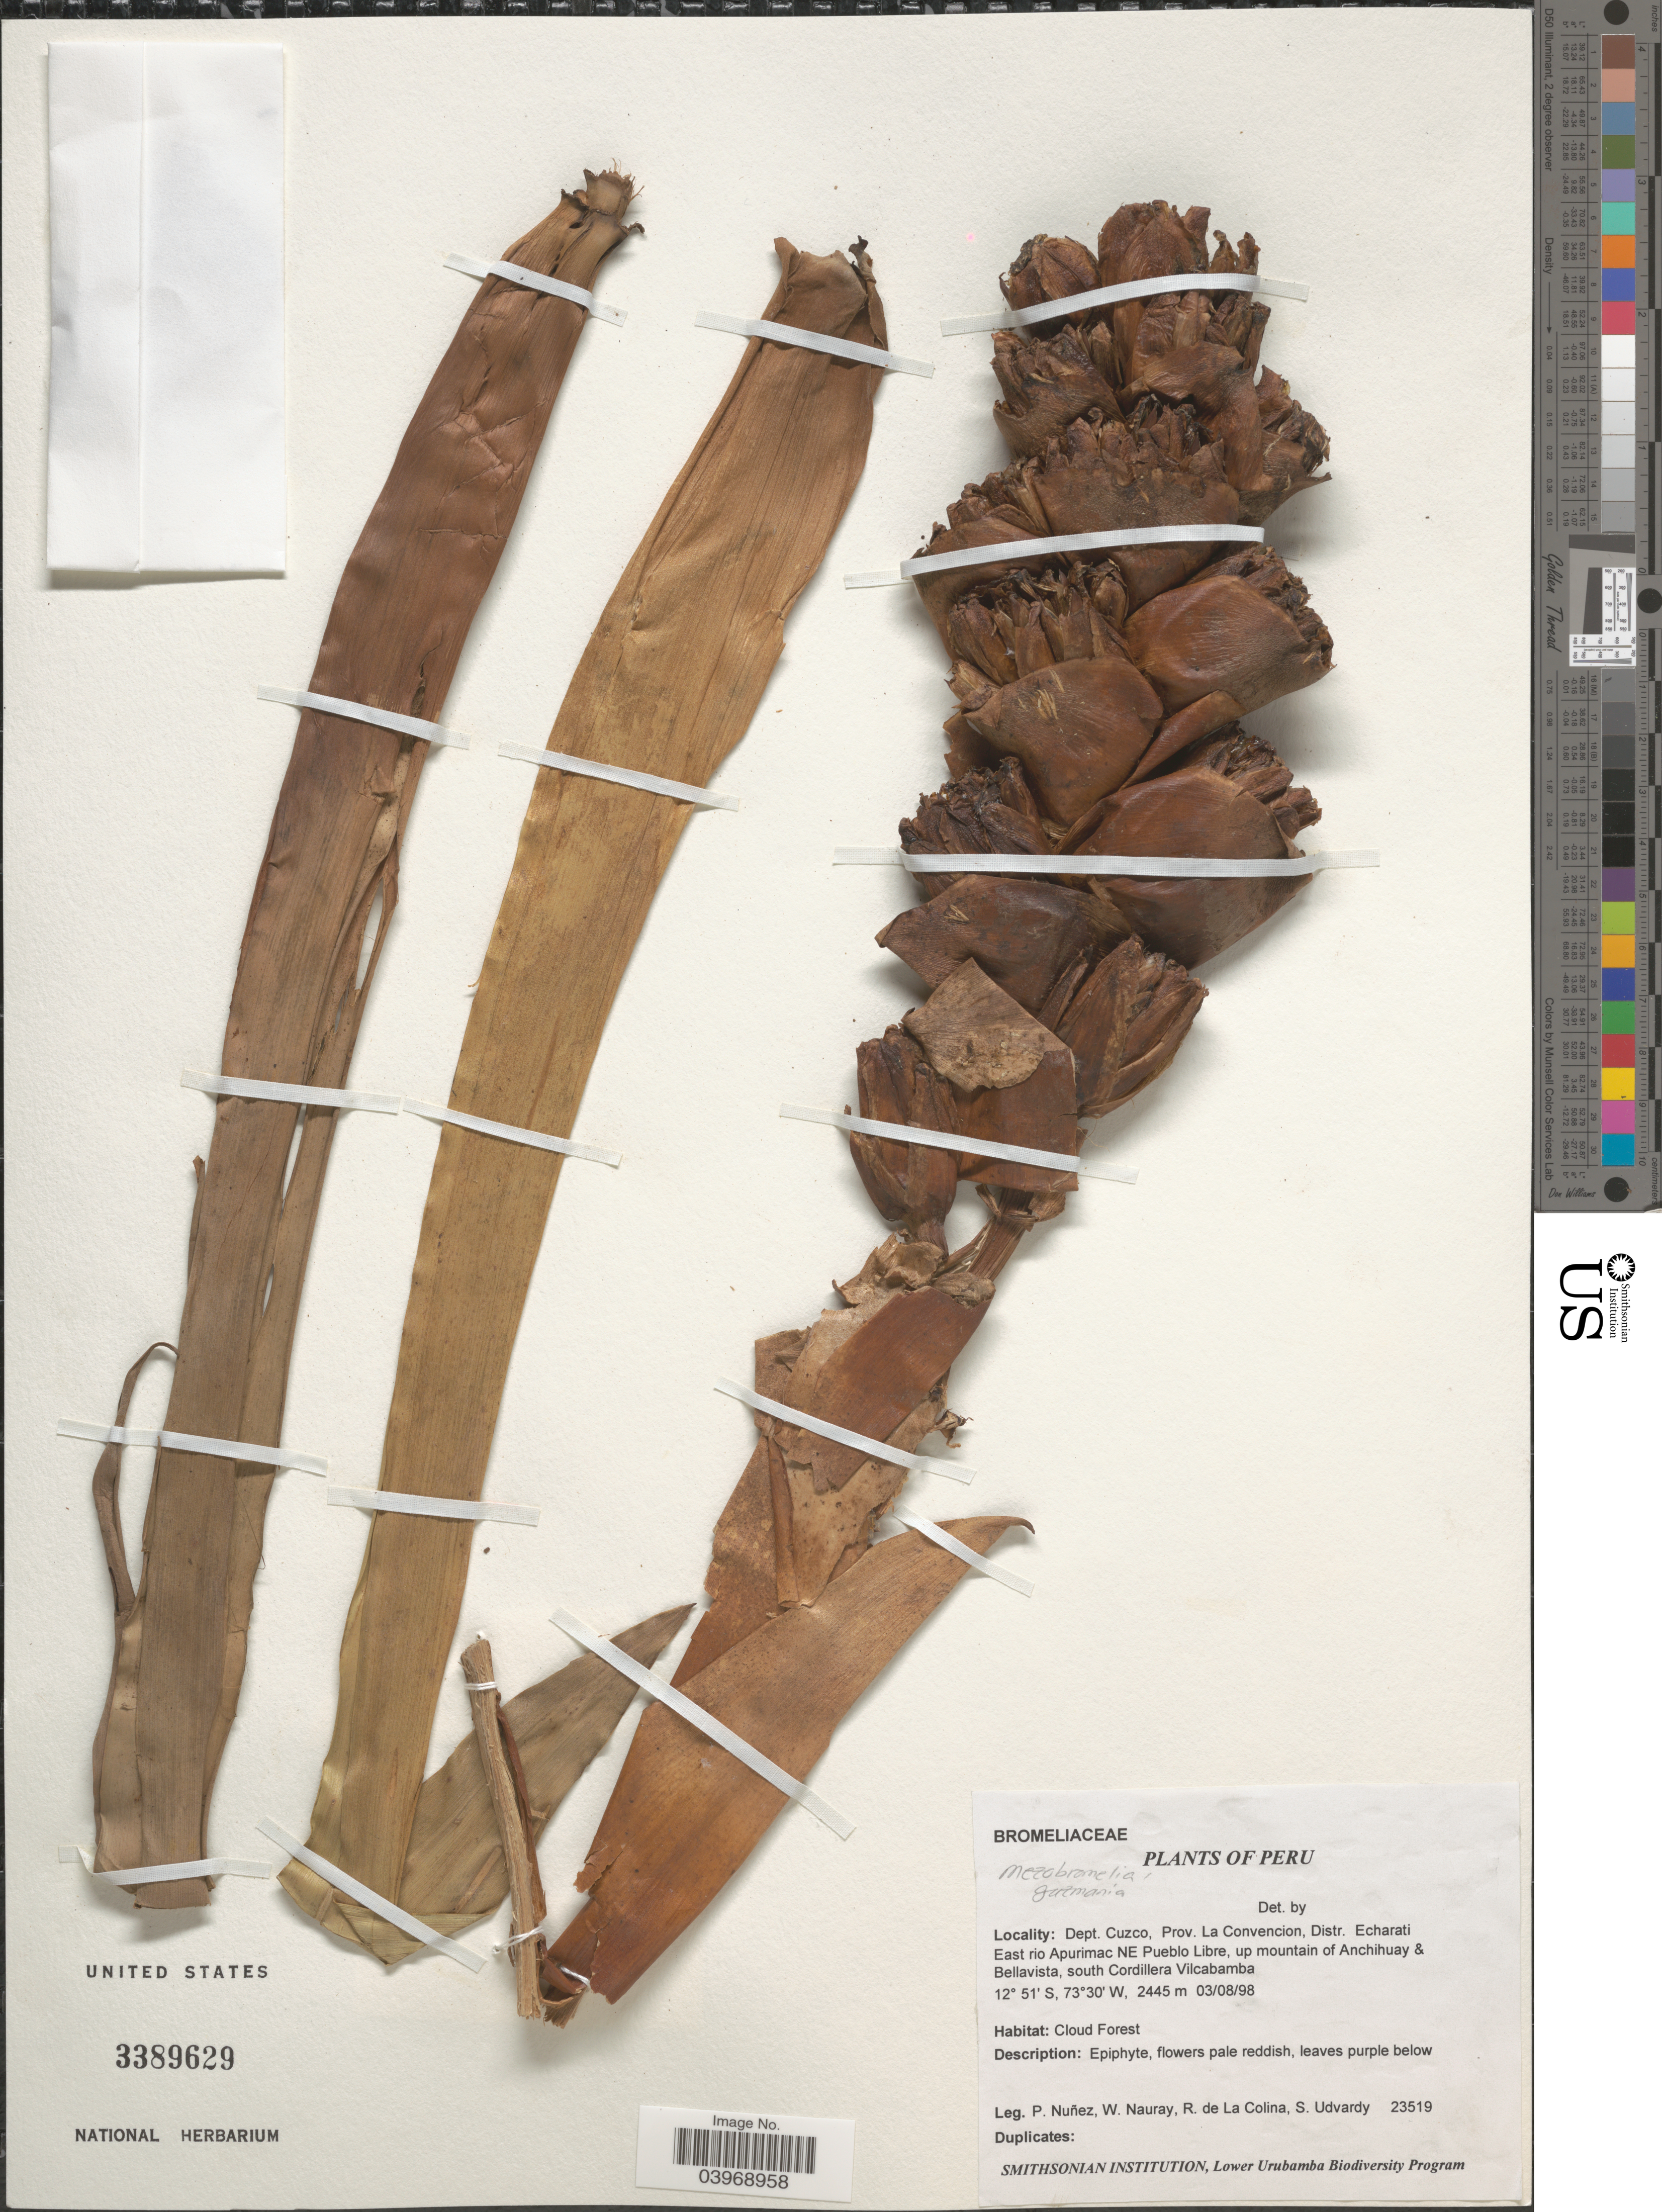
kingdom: Plantae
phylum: Tracheophyta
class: Liliopsida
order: Poales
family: Bromeliaceae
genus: Guzmania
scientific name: Guzmania sp.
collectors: P. Nuñez V., W. Nauray, R. Colina & S. Udvardy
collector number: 23519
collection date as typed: Transcribed d/m/y: 3/8/98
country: Peru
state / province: Cusco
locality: Dept. Cuzco, Prov. La Convencion, Distr. Echarati. East rio Apurimac NE Pueblo Libre, up mountain of Anchihuay & Bellavista, south Cordillera Vilcabamba.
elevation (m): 2445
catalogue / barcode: US 3389629